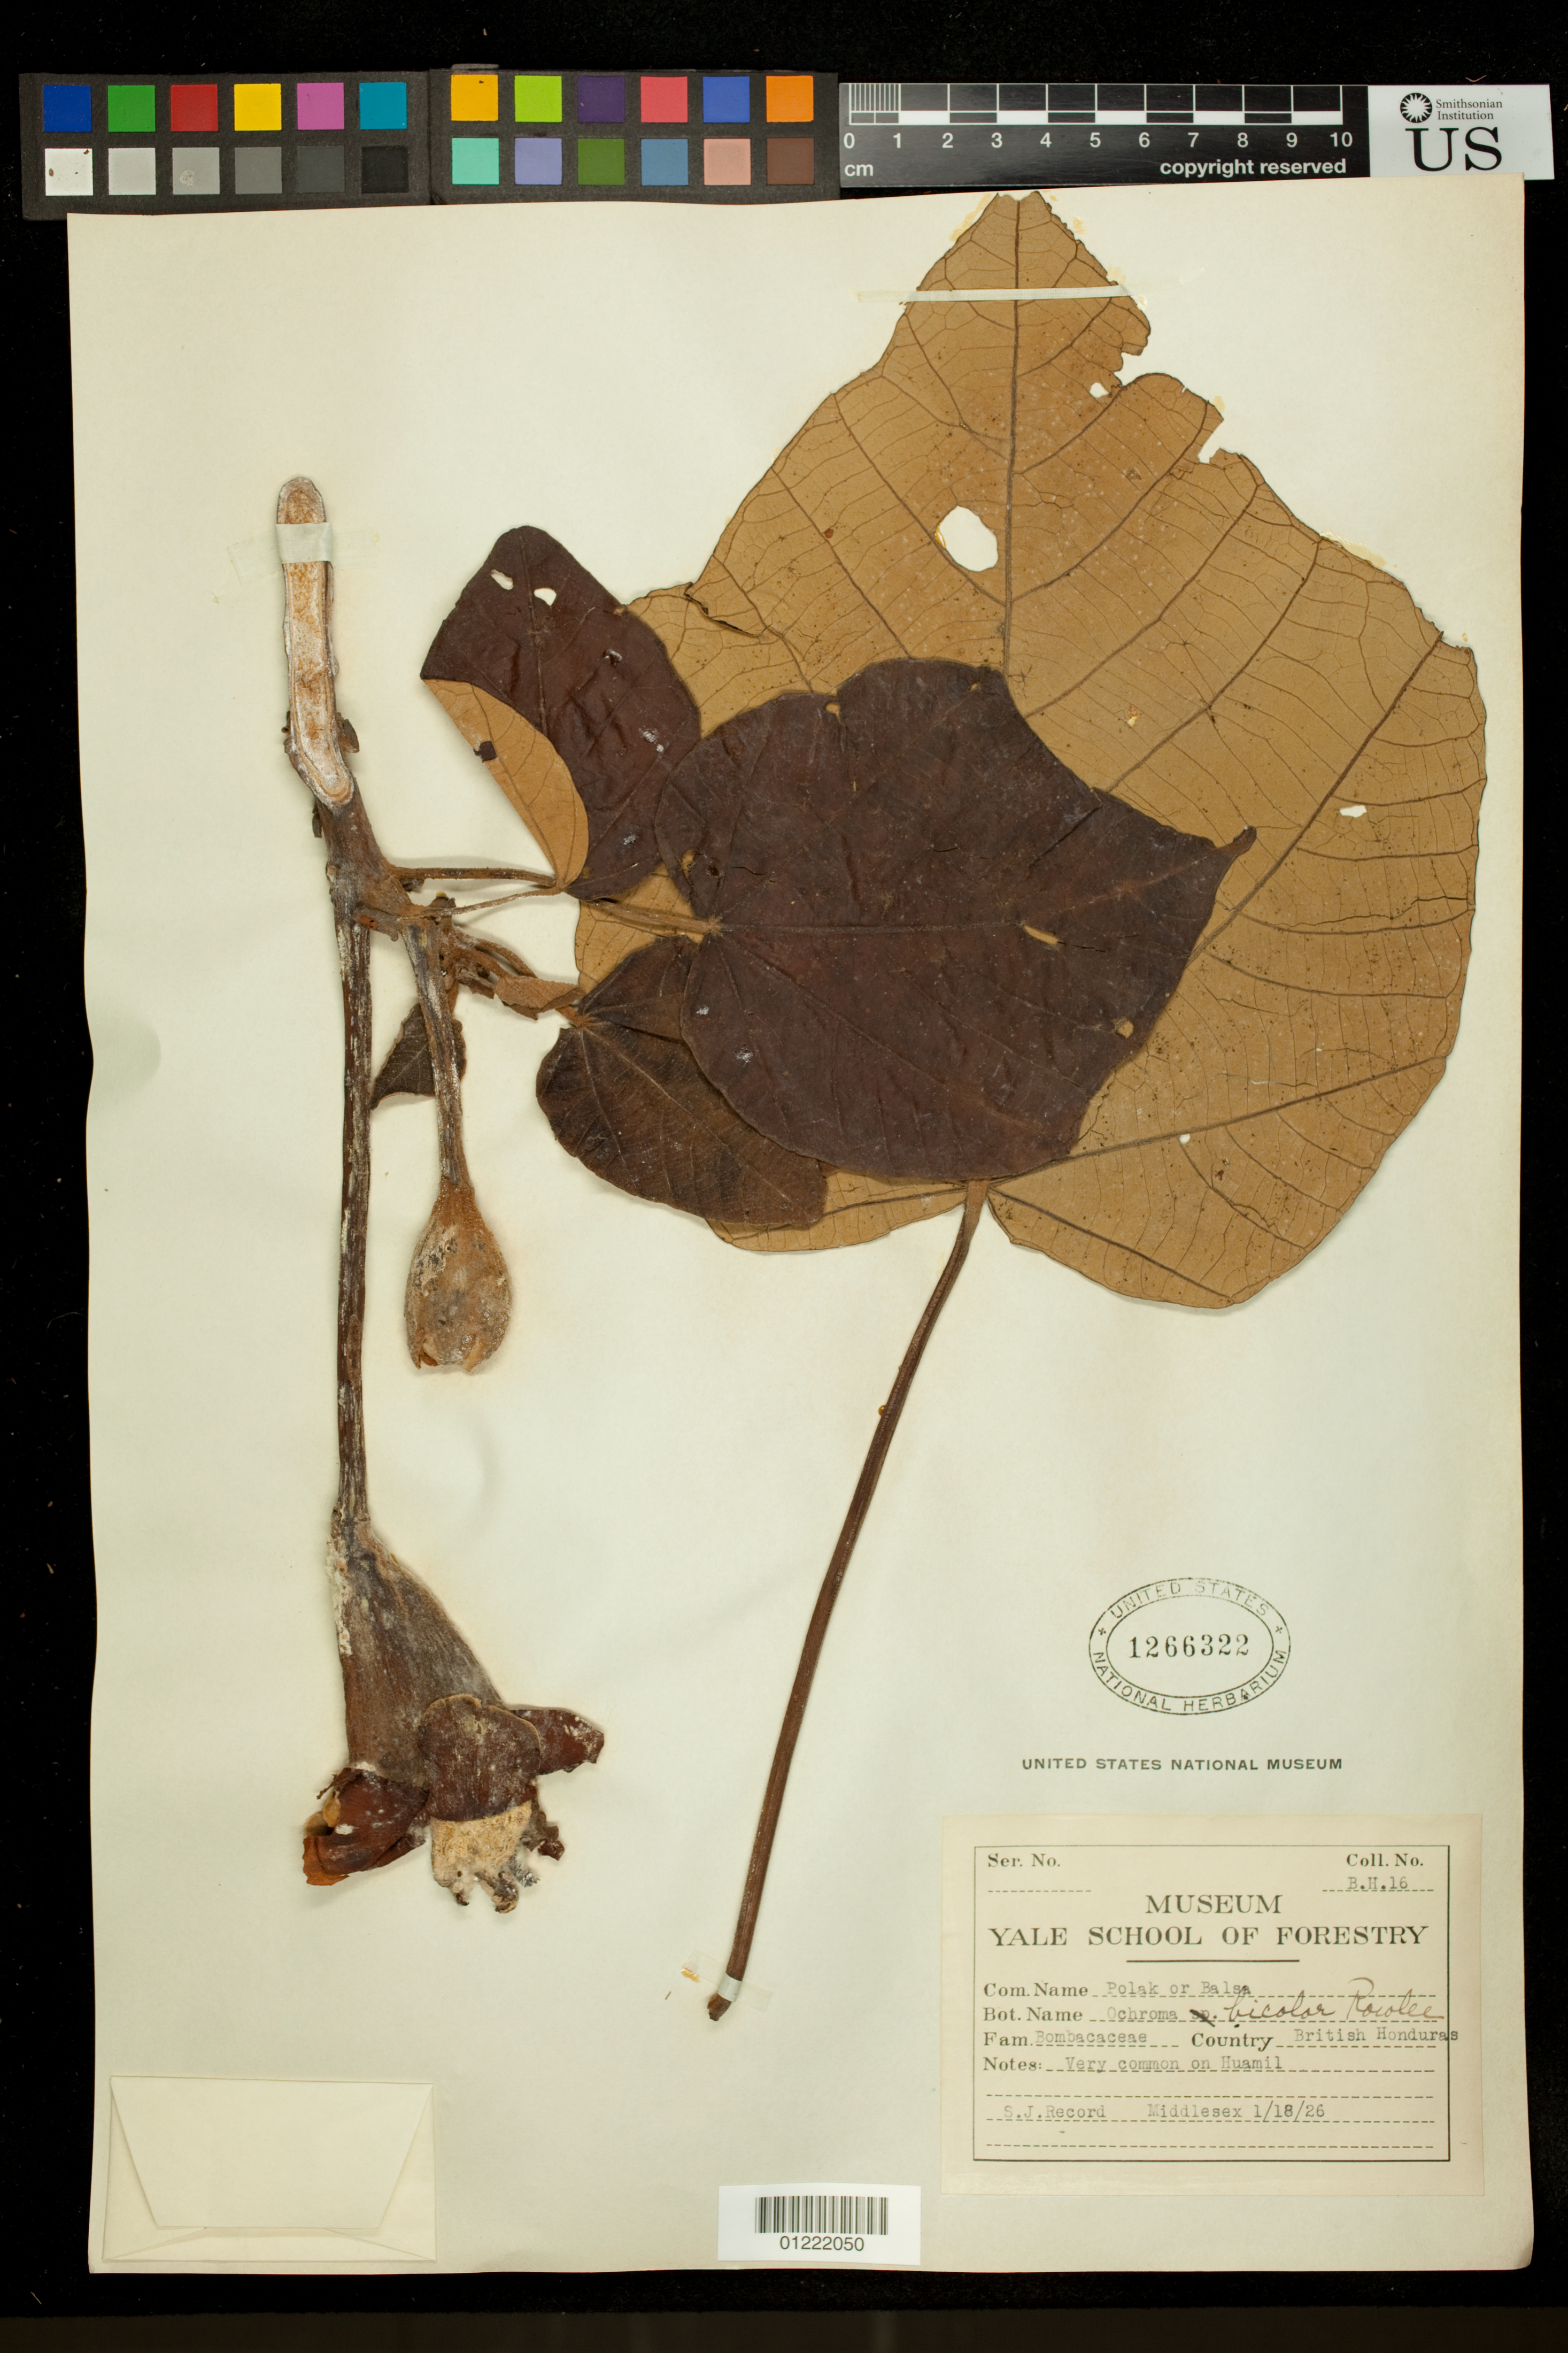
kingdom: Plantae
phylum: Tracheophyta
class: Magnoliopsida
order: Malvales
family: Malvaceae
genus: Ochroma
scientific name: Ochroma pyramidale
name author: (Cav. ex Lam.) Urb.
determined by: Dorr, L. J., (BOT), Smithsonian Institution - National Museum of Natural History (UNITED STATES)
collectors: S. J. Record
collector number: B.H.16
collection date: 1926-01-18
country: Belize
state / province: Stann Creek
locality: British Honduras: Middlesex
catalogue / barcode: US 1266322